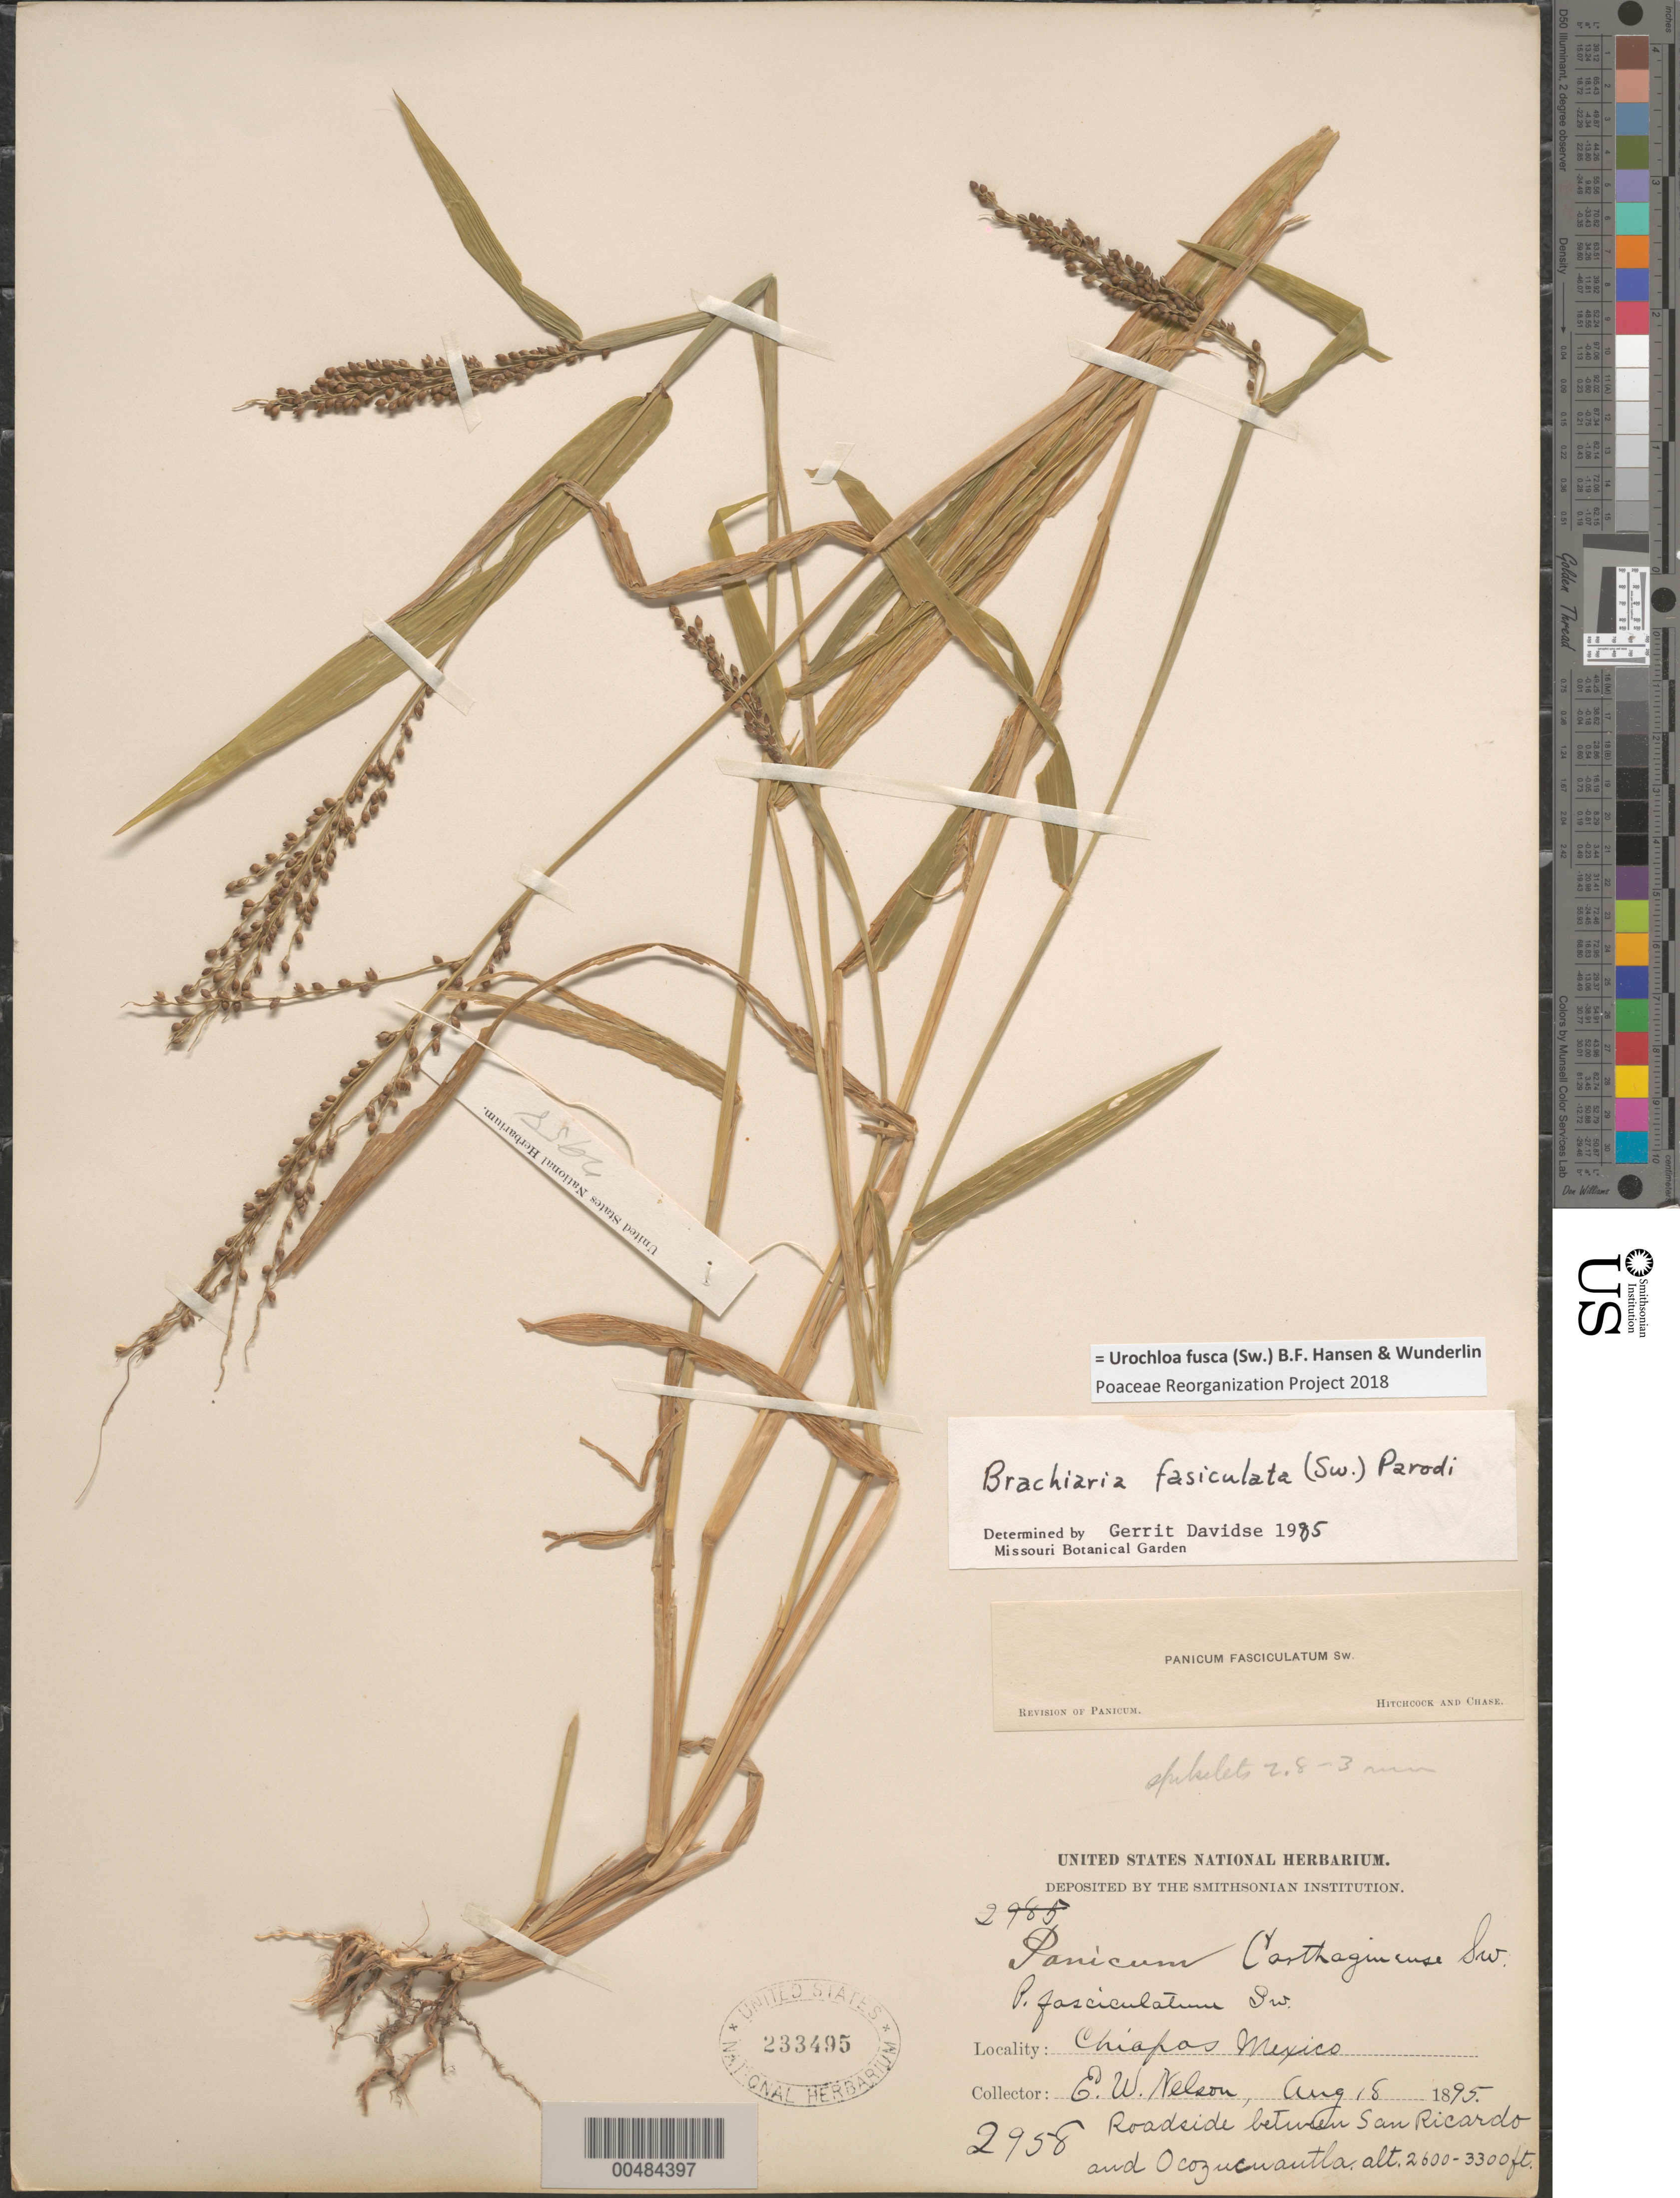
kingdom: Plantae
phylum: Tracheophyta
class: Liliopsida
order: Poales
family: Poaceae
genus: Brachiaria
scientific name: Brachiaria fasciculata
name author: (Sw.) Parodi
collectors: E. W. Nelson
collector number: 2958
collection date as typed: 18 Aug 1895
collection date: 1895-08-18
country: Mexico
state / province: Chiapas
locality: Roadside between San Ricardo and Ocozucuantla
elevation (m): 792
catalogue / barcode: US 233495